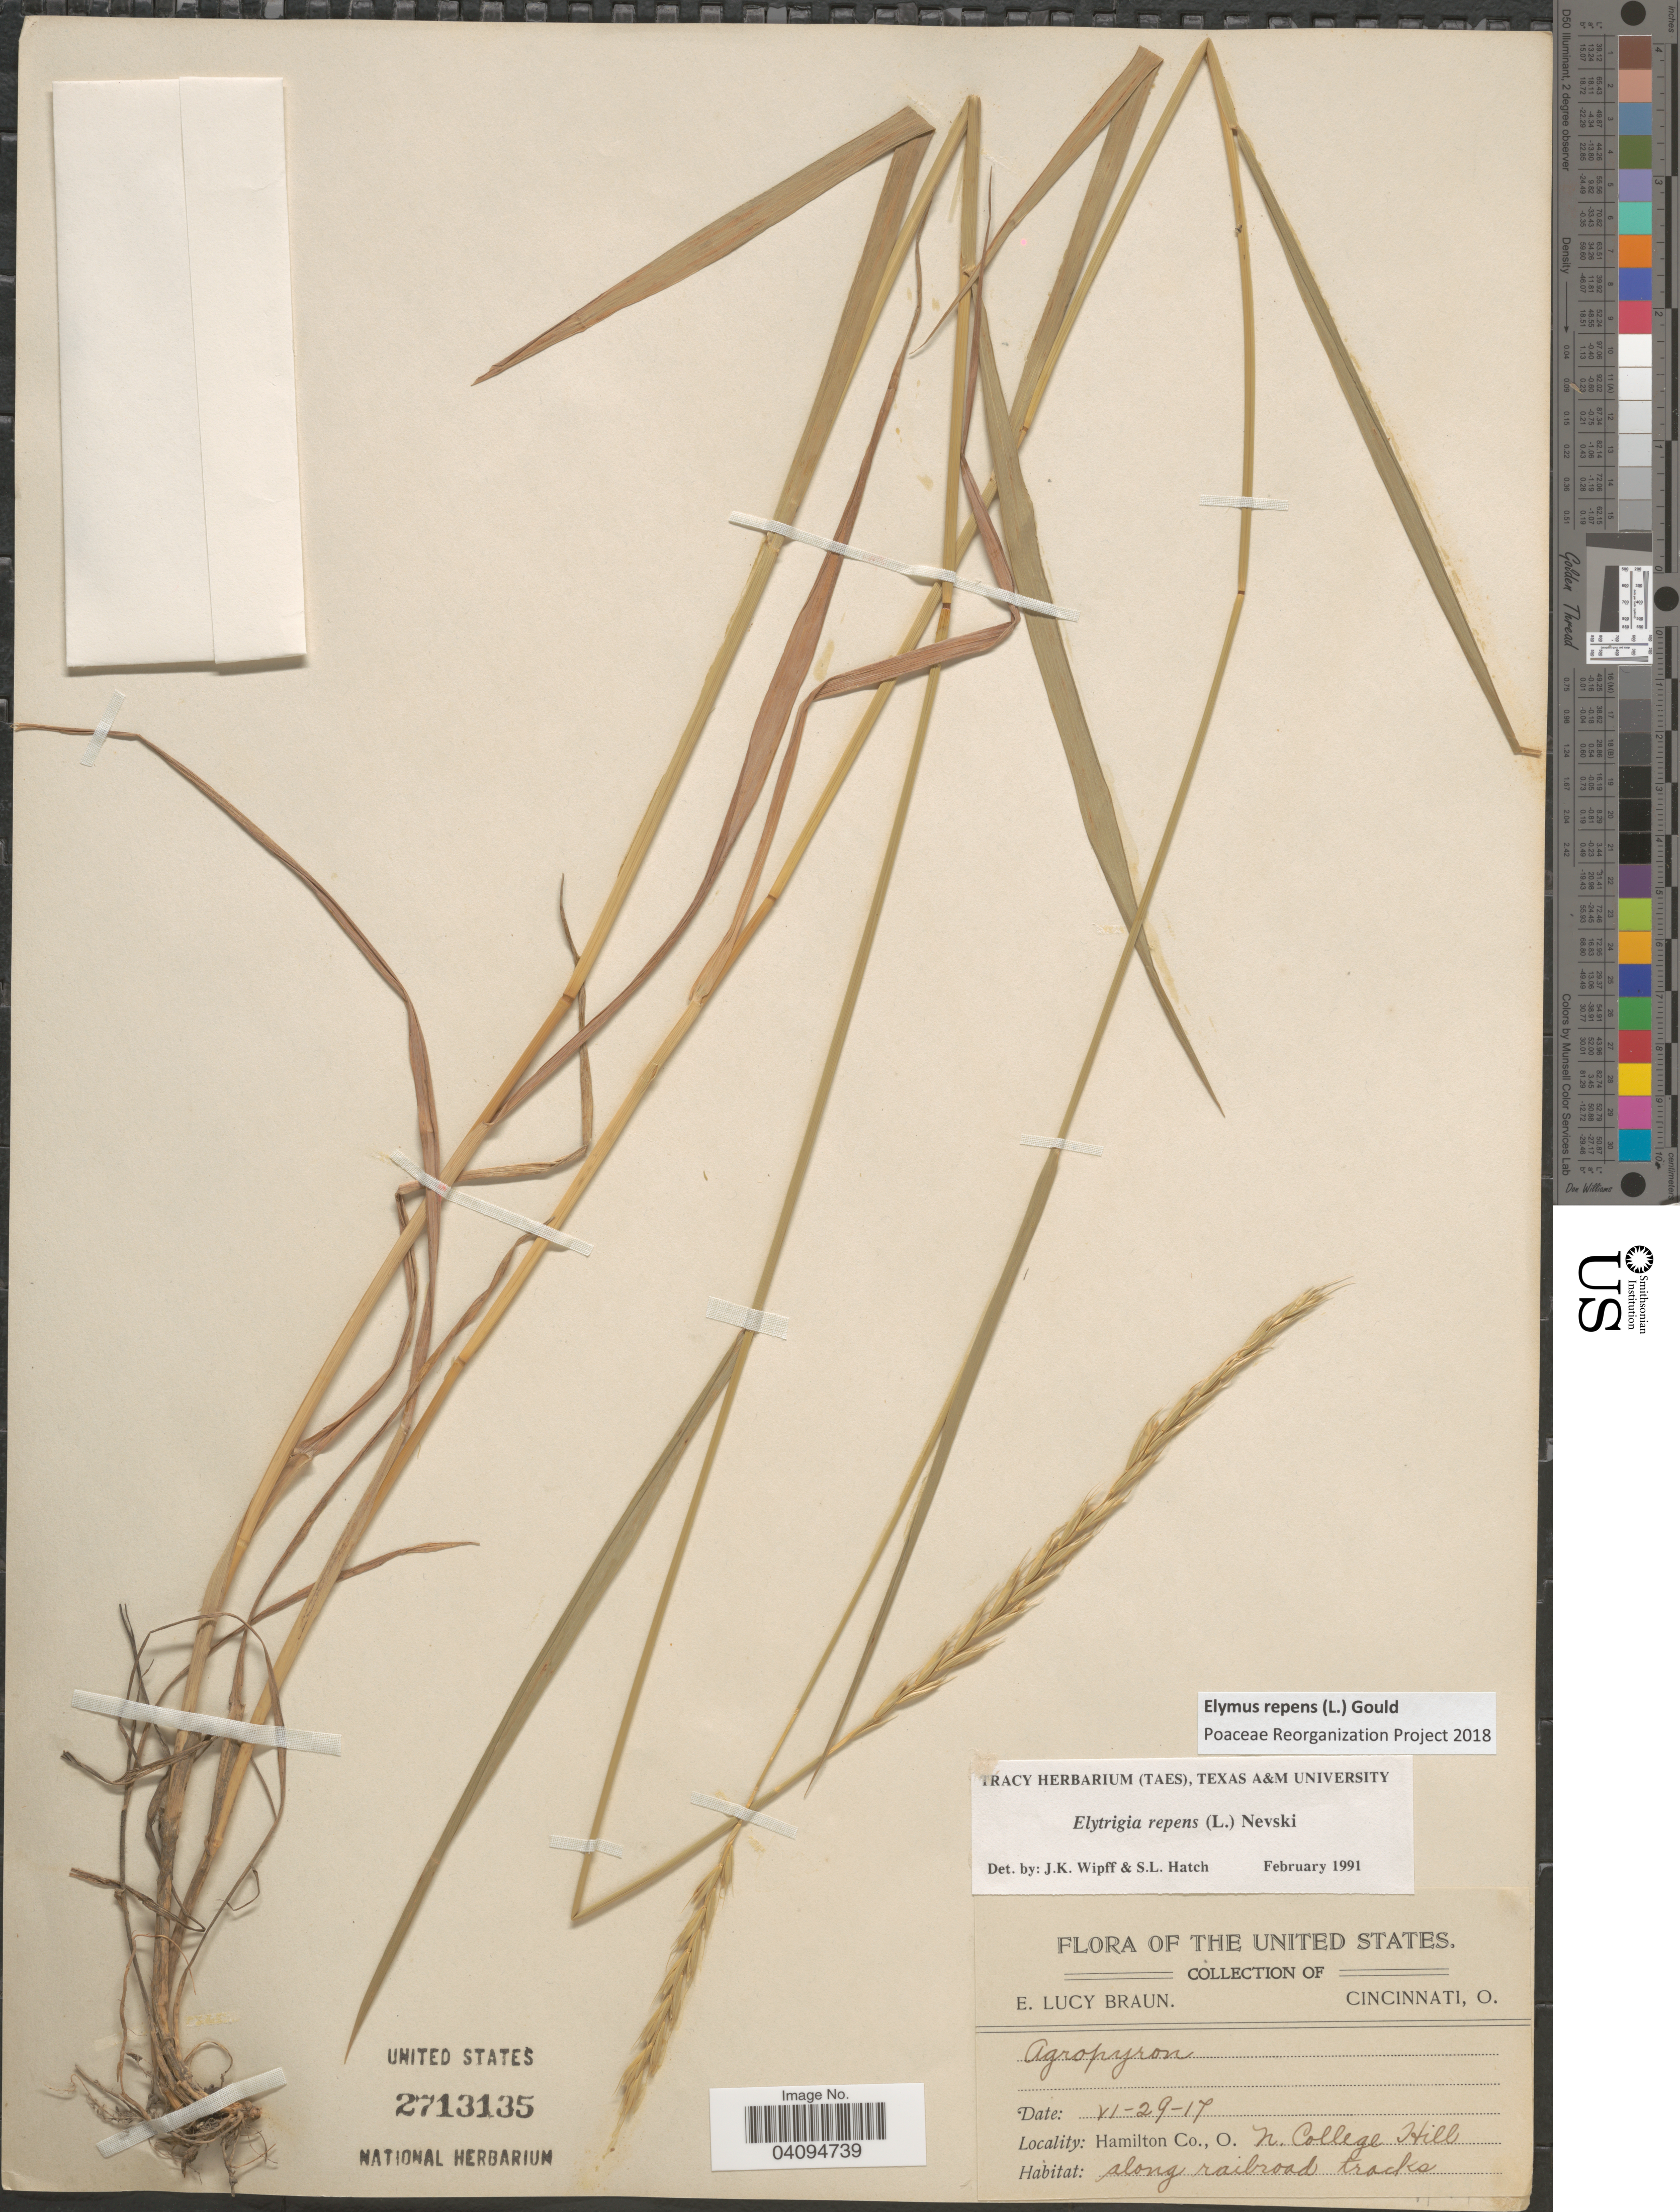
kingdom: Plantae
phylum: Tracheophyta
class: Liliopsida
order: Poales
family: Poaceae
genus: Elymus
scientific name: Elymus repens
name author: (L.) Gould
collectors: E. L. Braun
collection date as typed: Transcribed d/m/y: 29/6/17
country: United States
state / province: Ohio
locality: Hamilton Co., N. College Hill. Along railroad tracks.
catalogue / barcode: US 2713135